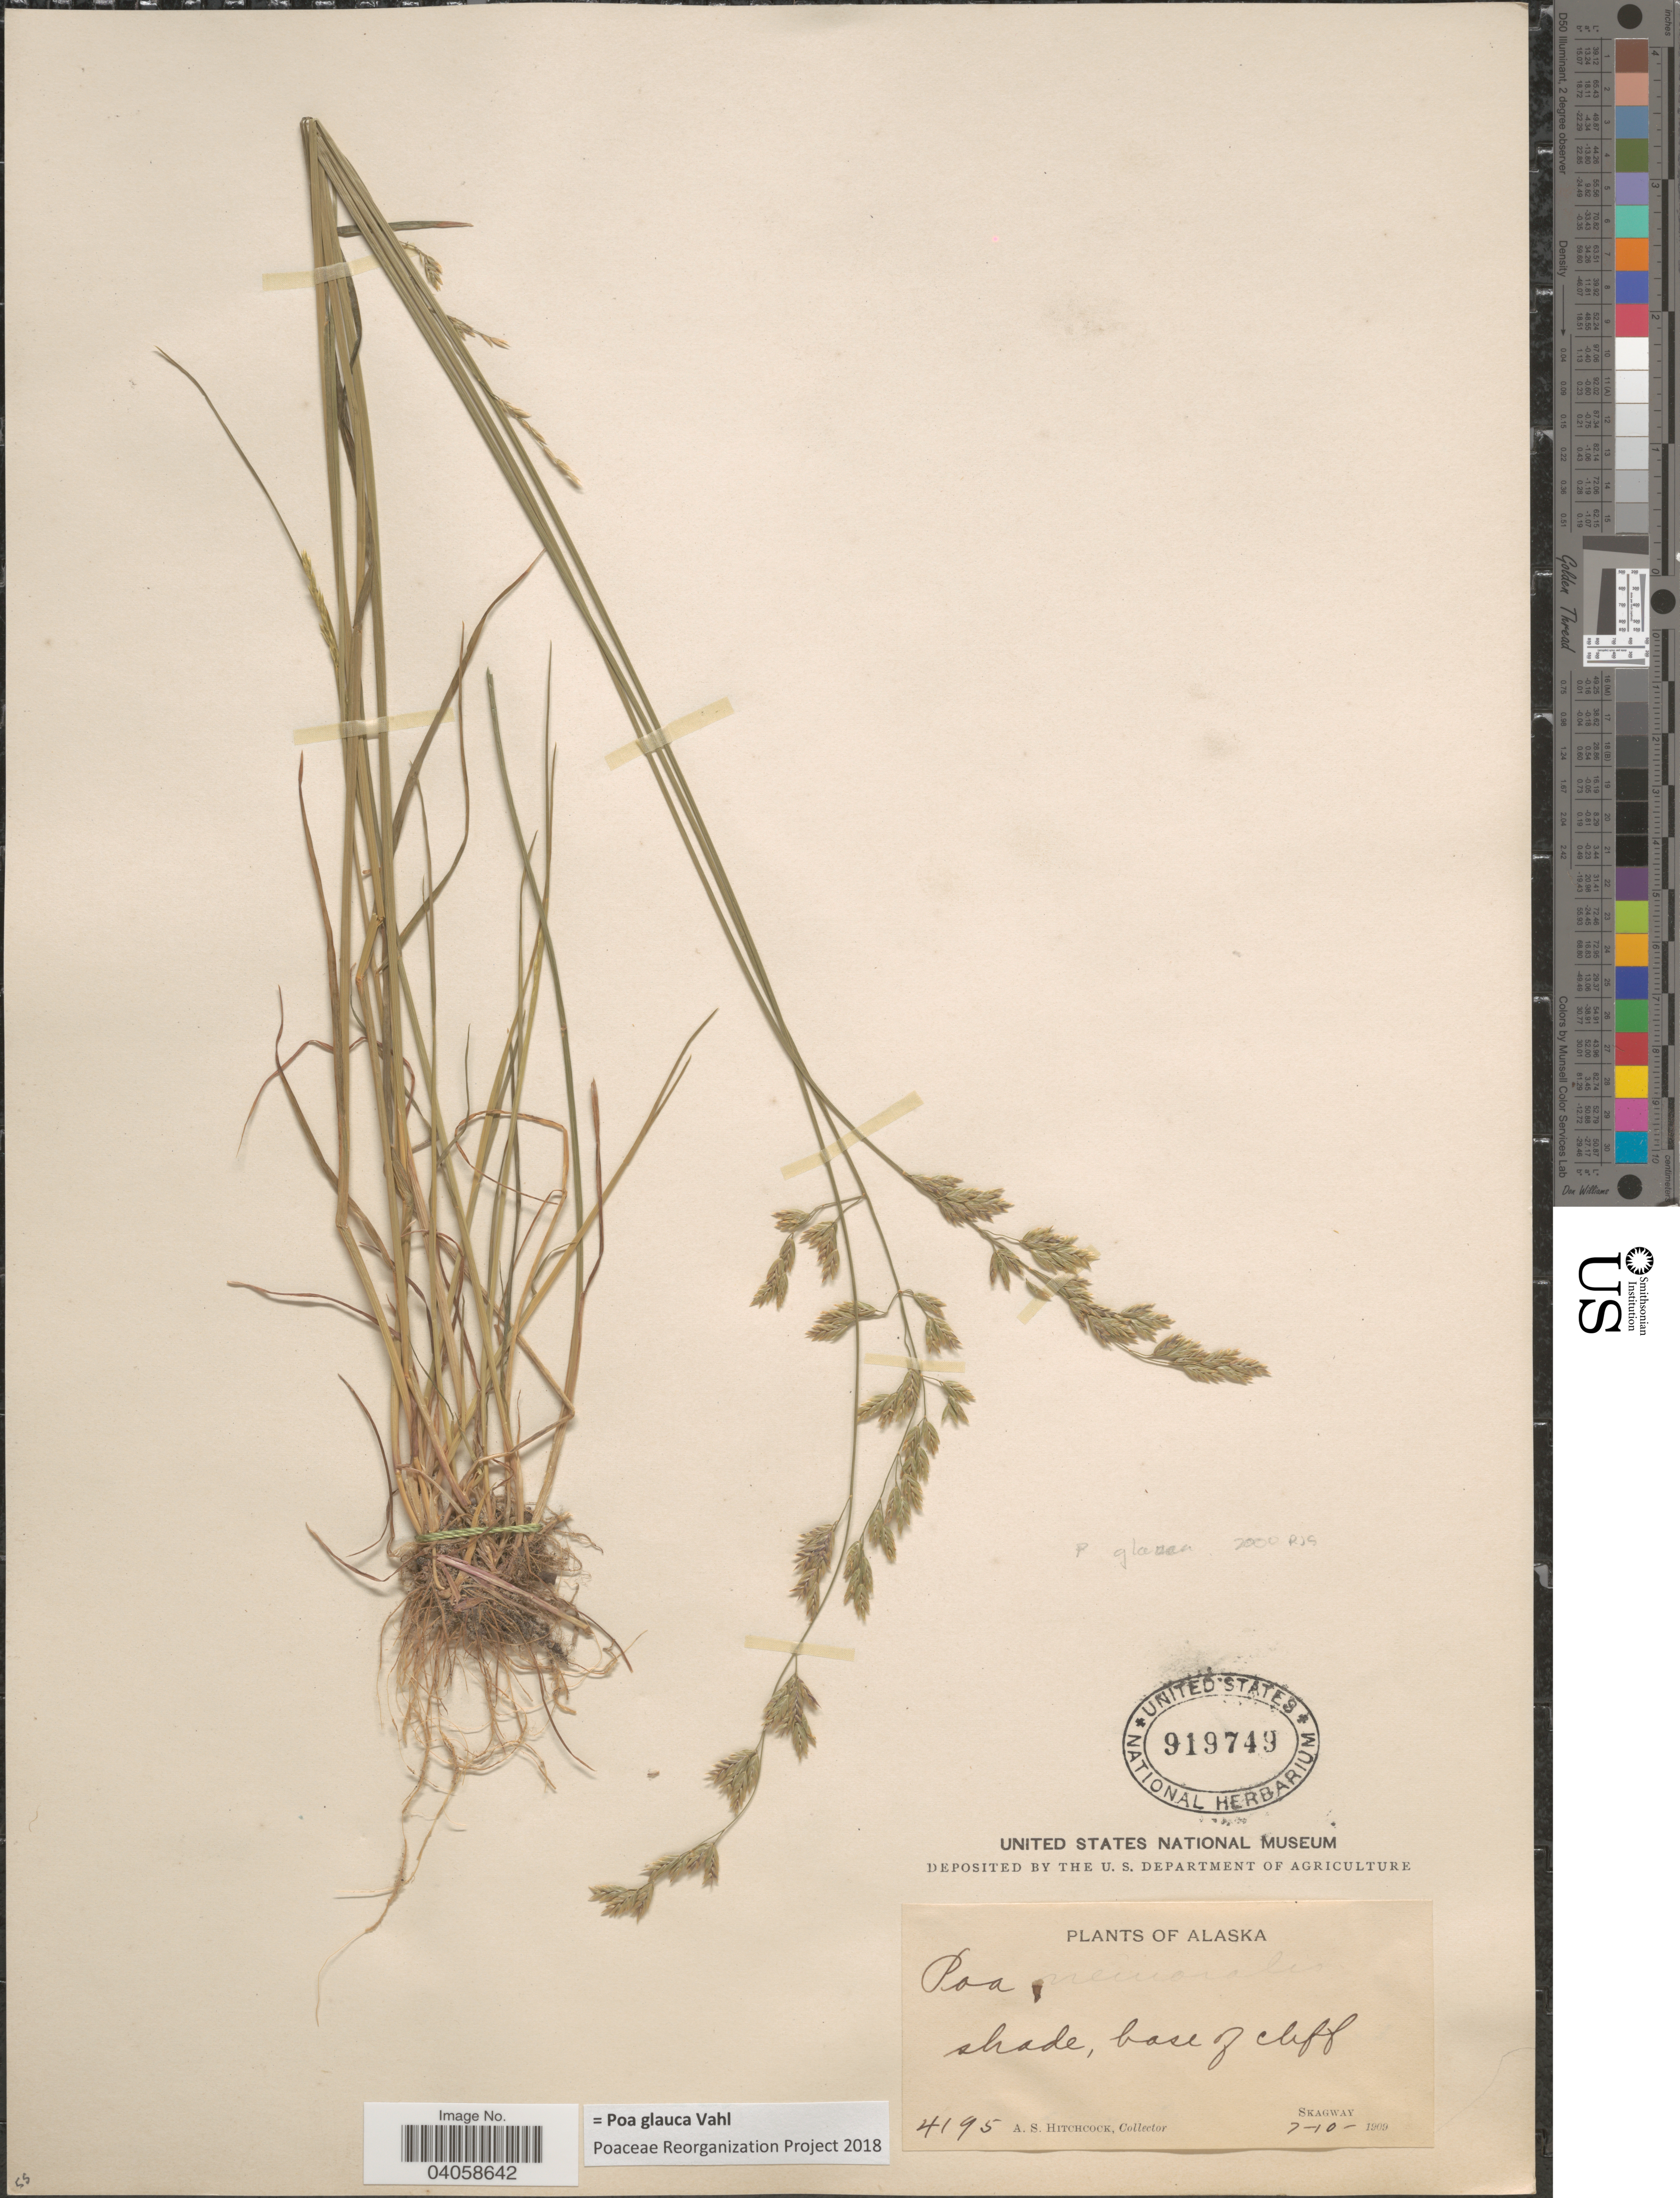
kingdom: Plantae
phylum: Tracheophyta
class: Liliopsida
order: Poales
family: Poaceae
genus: Poa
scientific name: Poa glauca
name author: Vahl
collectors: A. S. Hitchcock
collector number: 4195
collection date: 1909-07-10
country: United States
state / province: Alaska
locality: Base of cliff, Skagway.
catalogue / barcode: US 919749